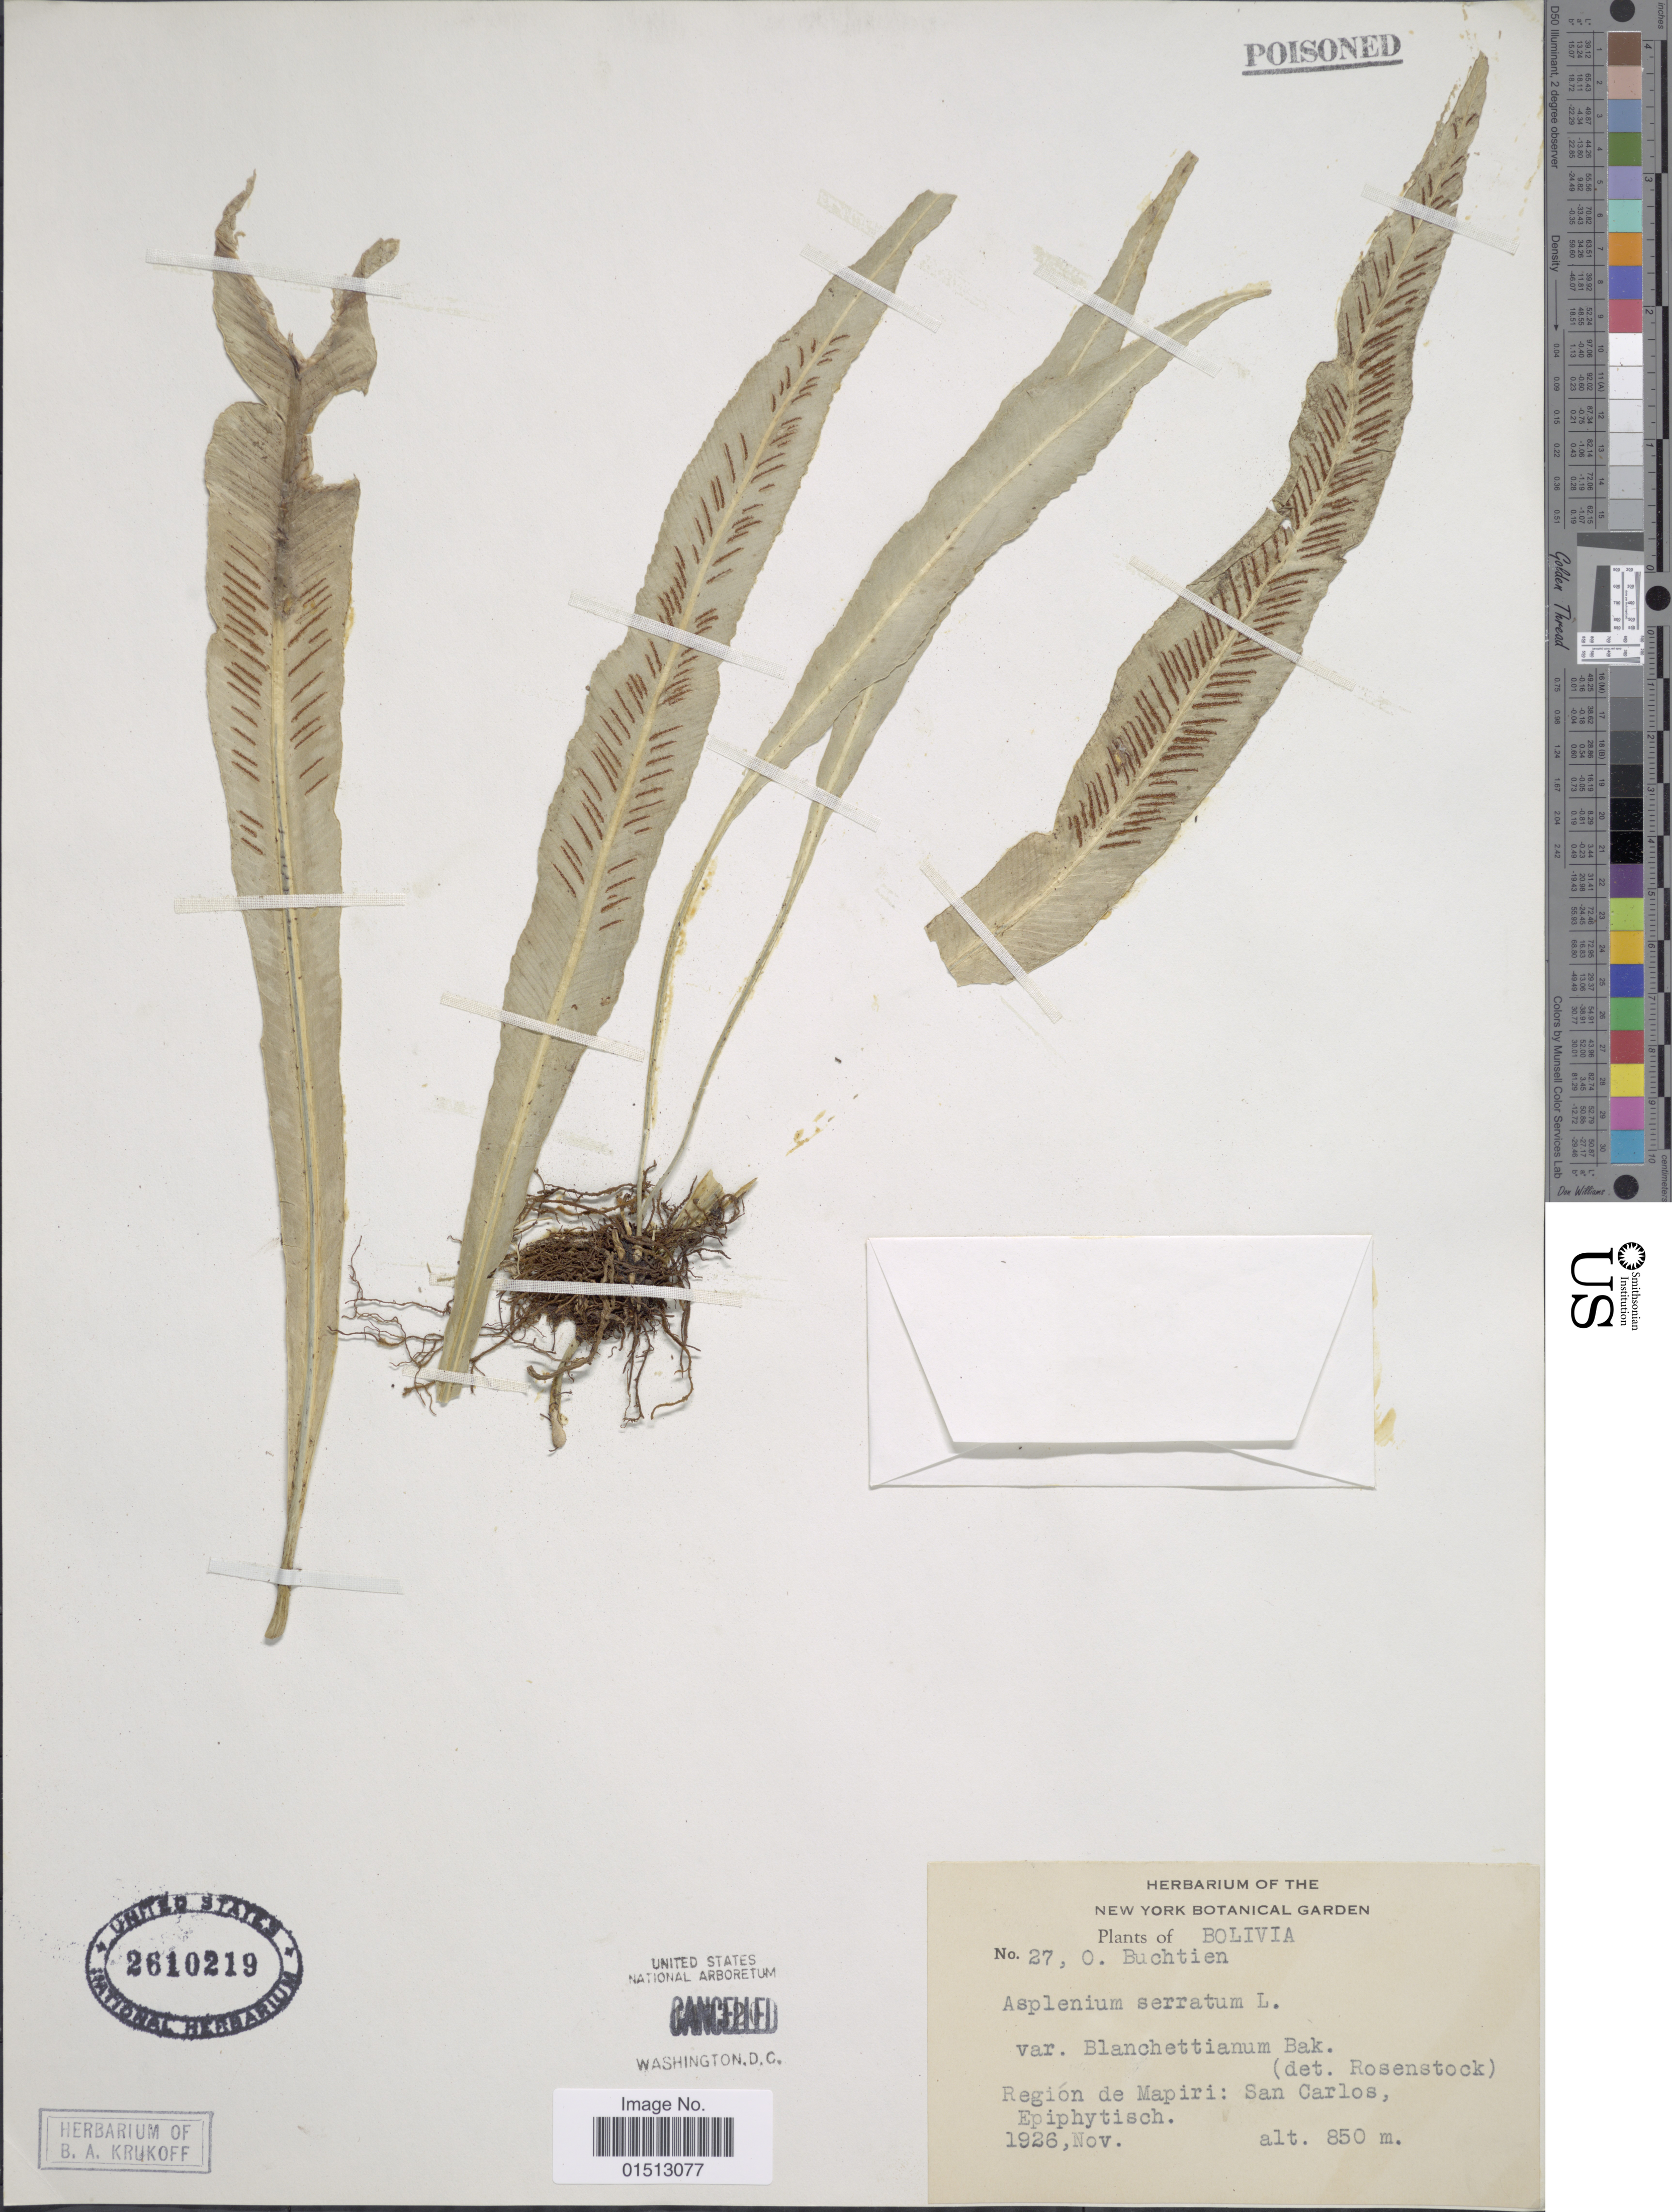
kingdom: Plantae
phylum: Tracheophyta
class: Polypodiopsida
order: Polypodiales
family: Aspleniaceae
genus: Asplenium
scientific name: Asplenium serratum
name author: L.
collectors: O. Buchtien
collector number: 27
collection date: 1926-11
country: Bolivia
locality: Región de Mapiri: San Carlos.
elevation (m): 850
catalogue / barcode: US 2610219